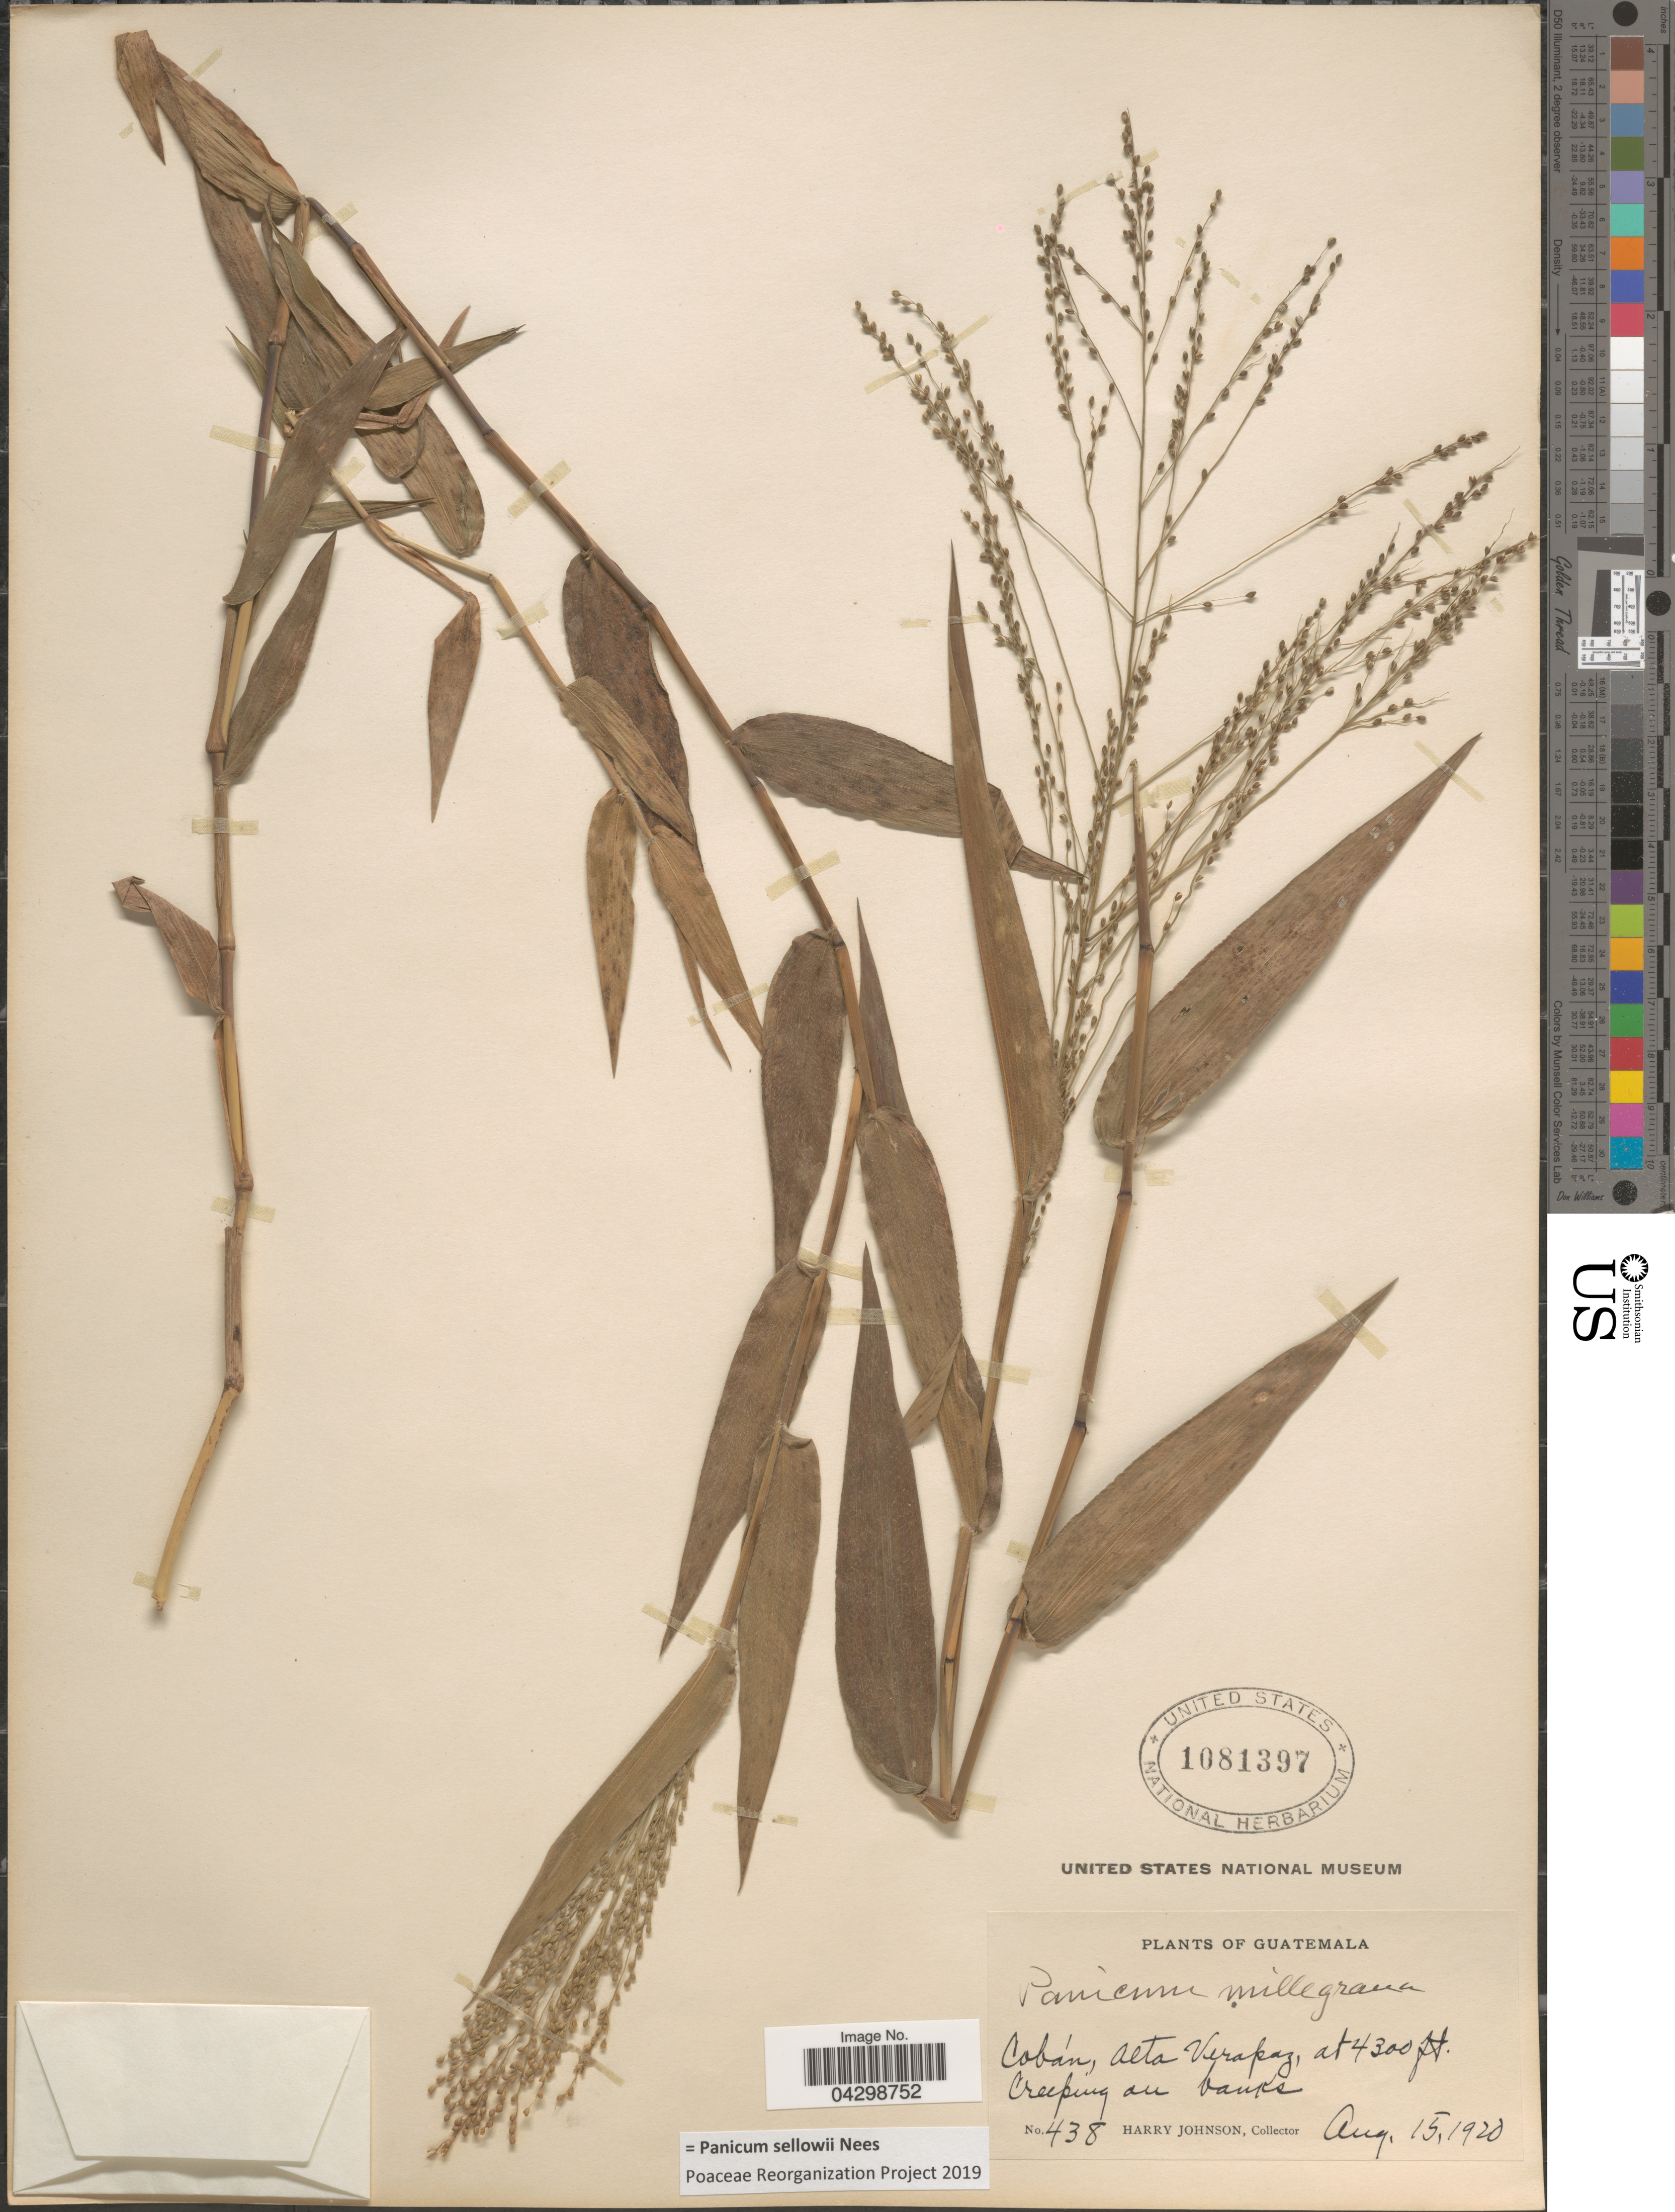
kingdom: Plantae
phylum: Tracheophyta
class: Liliopsida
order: Poales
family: Poaceae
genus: Panicum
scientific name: Panicum sellowii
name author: Nees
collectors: H. Johnson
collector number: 438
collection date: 1920-08-15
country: Guatemala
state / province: Alta Verapaz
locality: Cobán.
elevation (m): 1311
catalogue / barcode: US 1081397